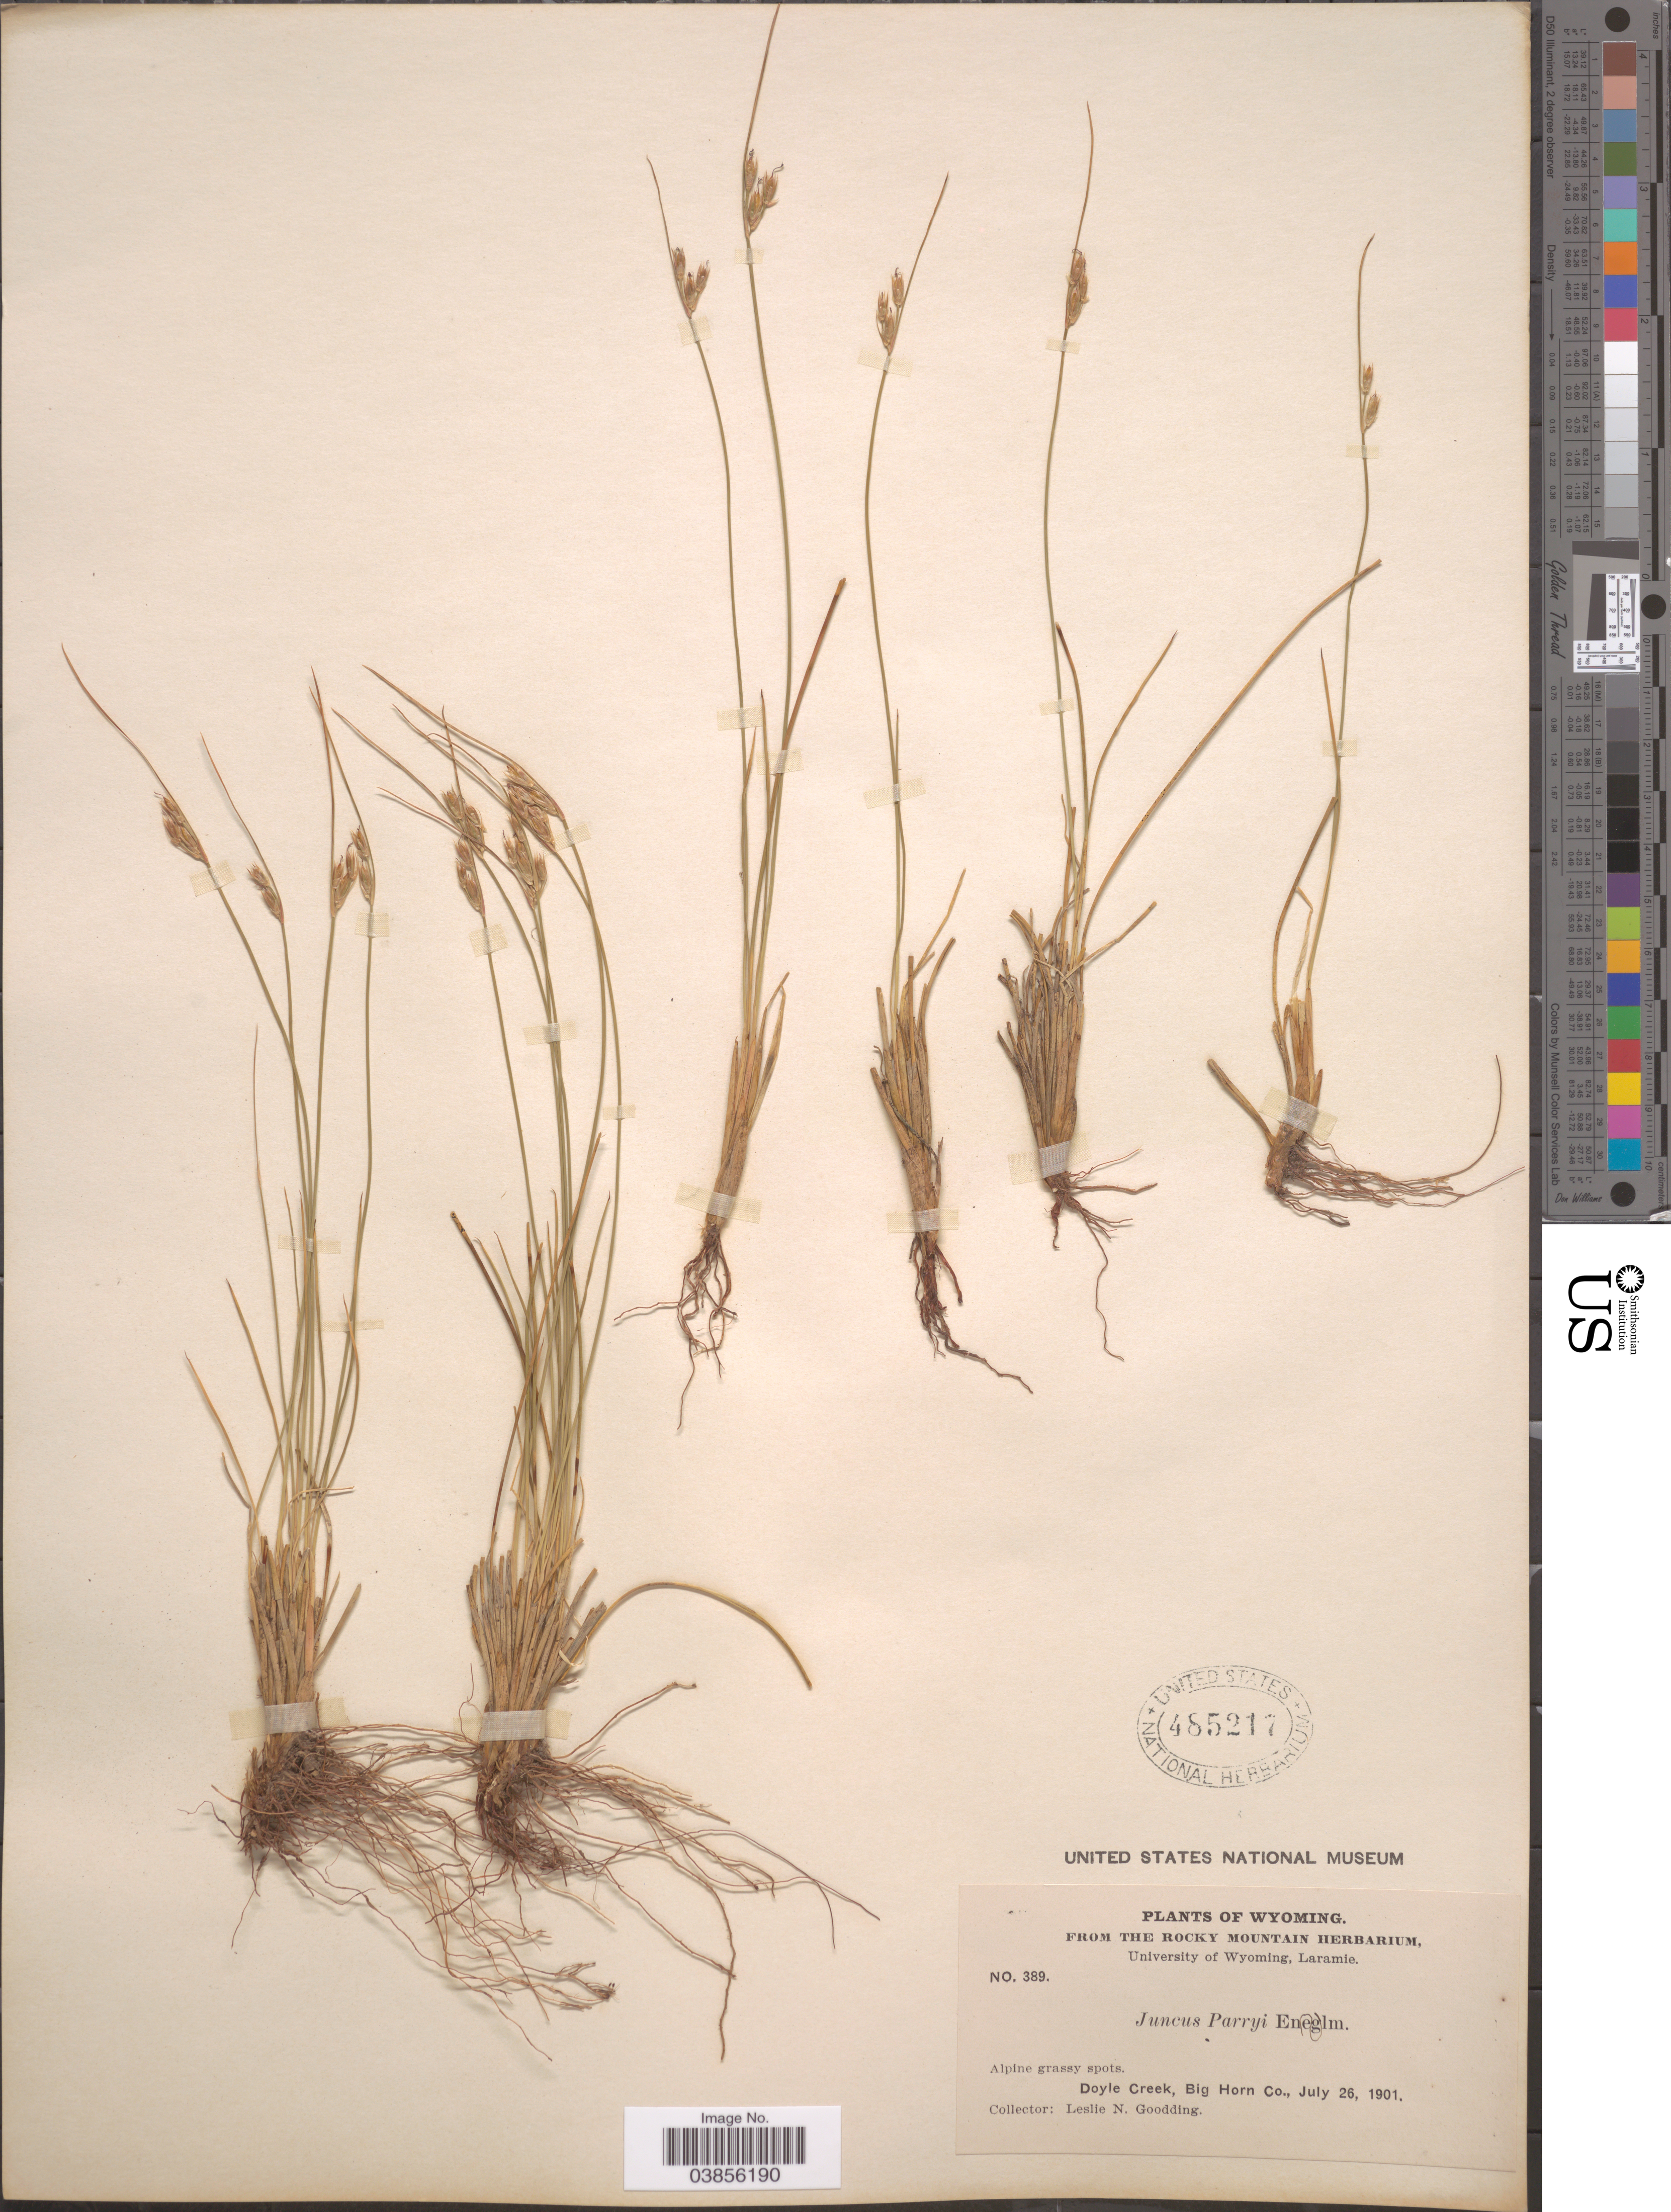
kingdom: Plantae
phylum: Tracheophyta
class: Liliopsida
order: Poales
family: Juncaceae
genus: Juncus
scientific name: Juncus parryi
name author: Engelm.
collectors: L. N. Goodding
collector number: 389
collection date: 1901-07-26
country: United States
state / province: Wyoming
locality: Doyle Creek, Big Horn Co.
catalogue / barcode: US 485217